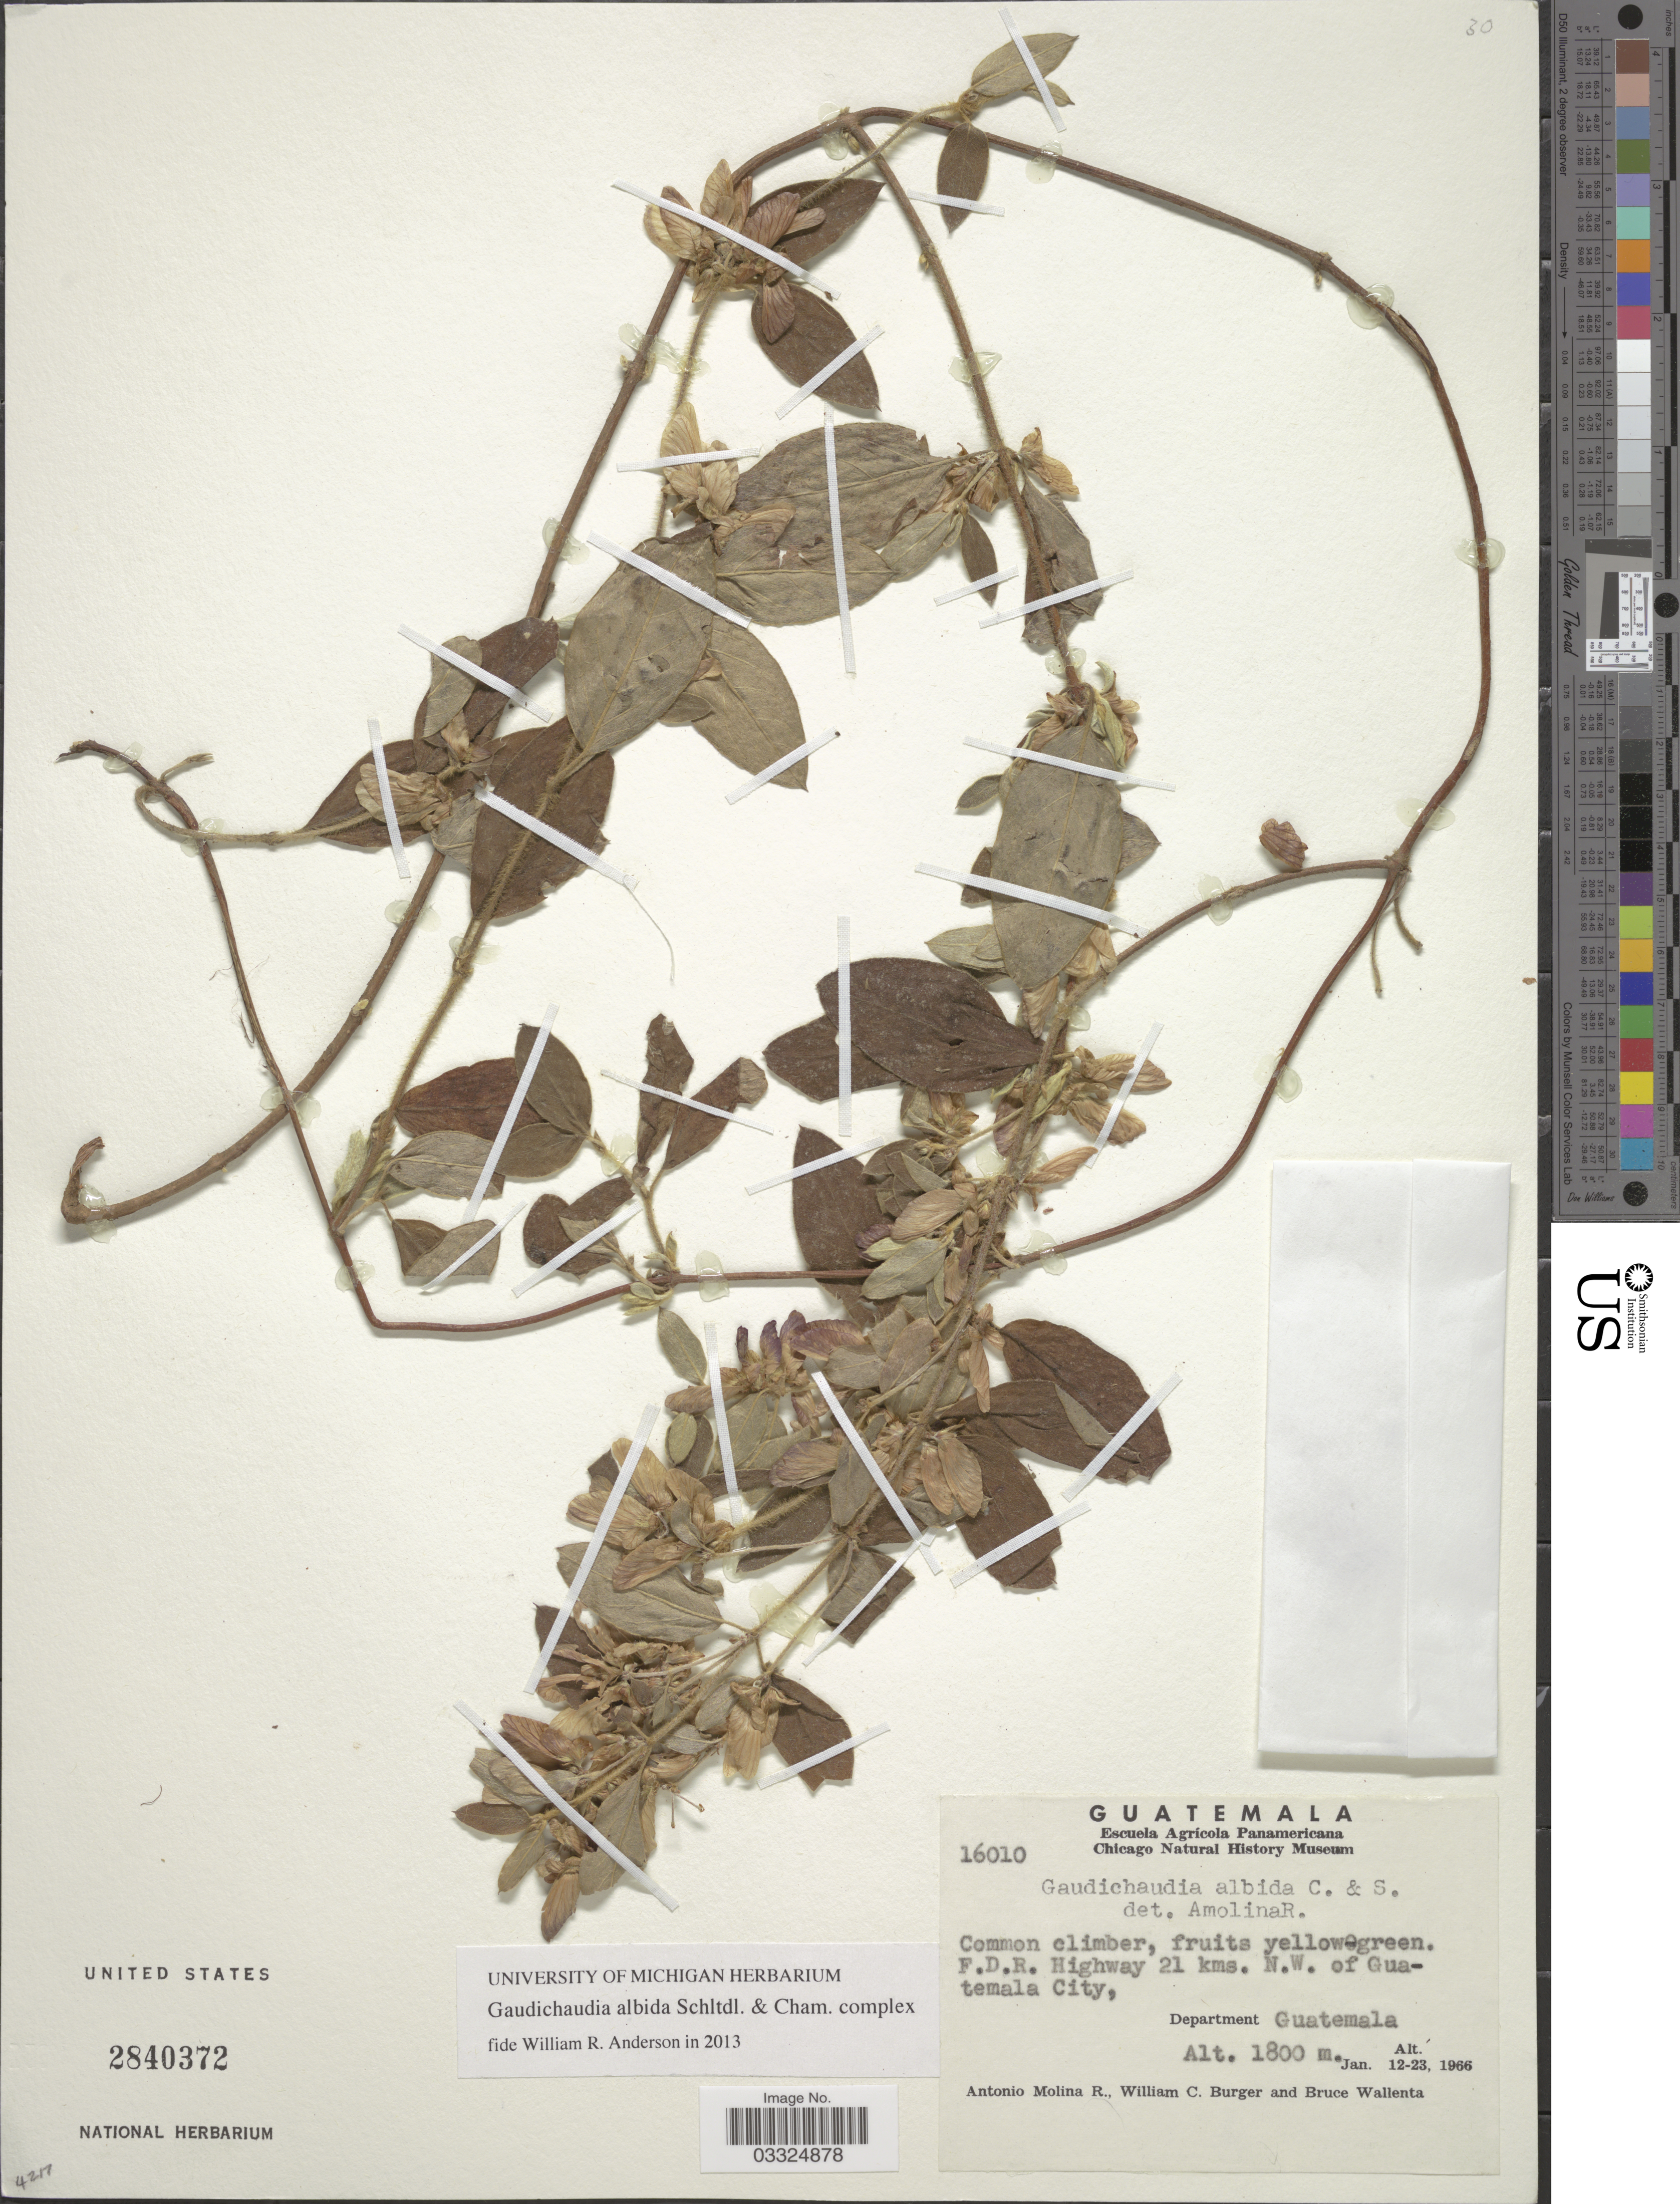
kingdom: Plantae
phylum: Tracheophyta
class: Magnoliopsida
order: Malpighiales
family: Malpighiaceae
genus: Gaudichaudia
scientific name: Gaudichaudia albida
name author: Schltdl. & Cham.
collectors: A. Molina R., W. Burger & B. Wallenta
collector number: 16010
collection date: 1966-01-12/1966-01-23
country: Guatemala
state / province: Guatemala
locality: F.D.R. Highway 21 kms. N.W. of Guatemala City, Department Guatemala.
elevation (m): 1800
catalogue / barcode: US 2840372